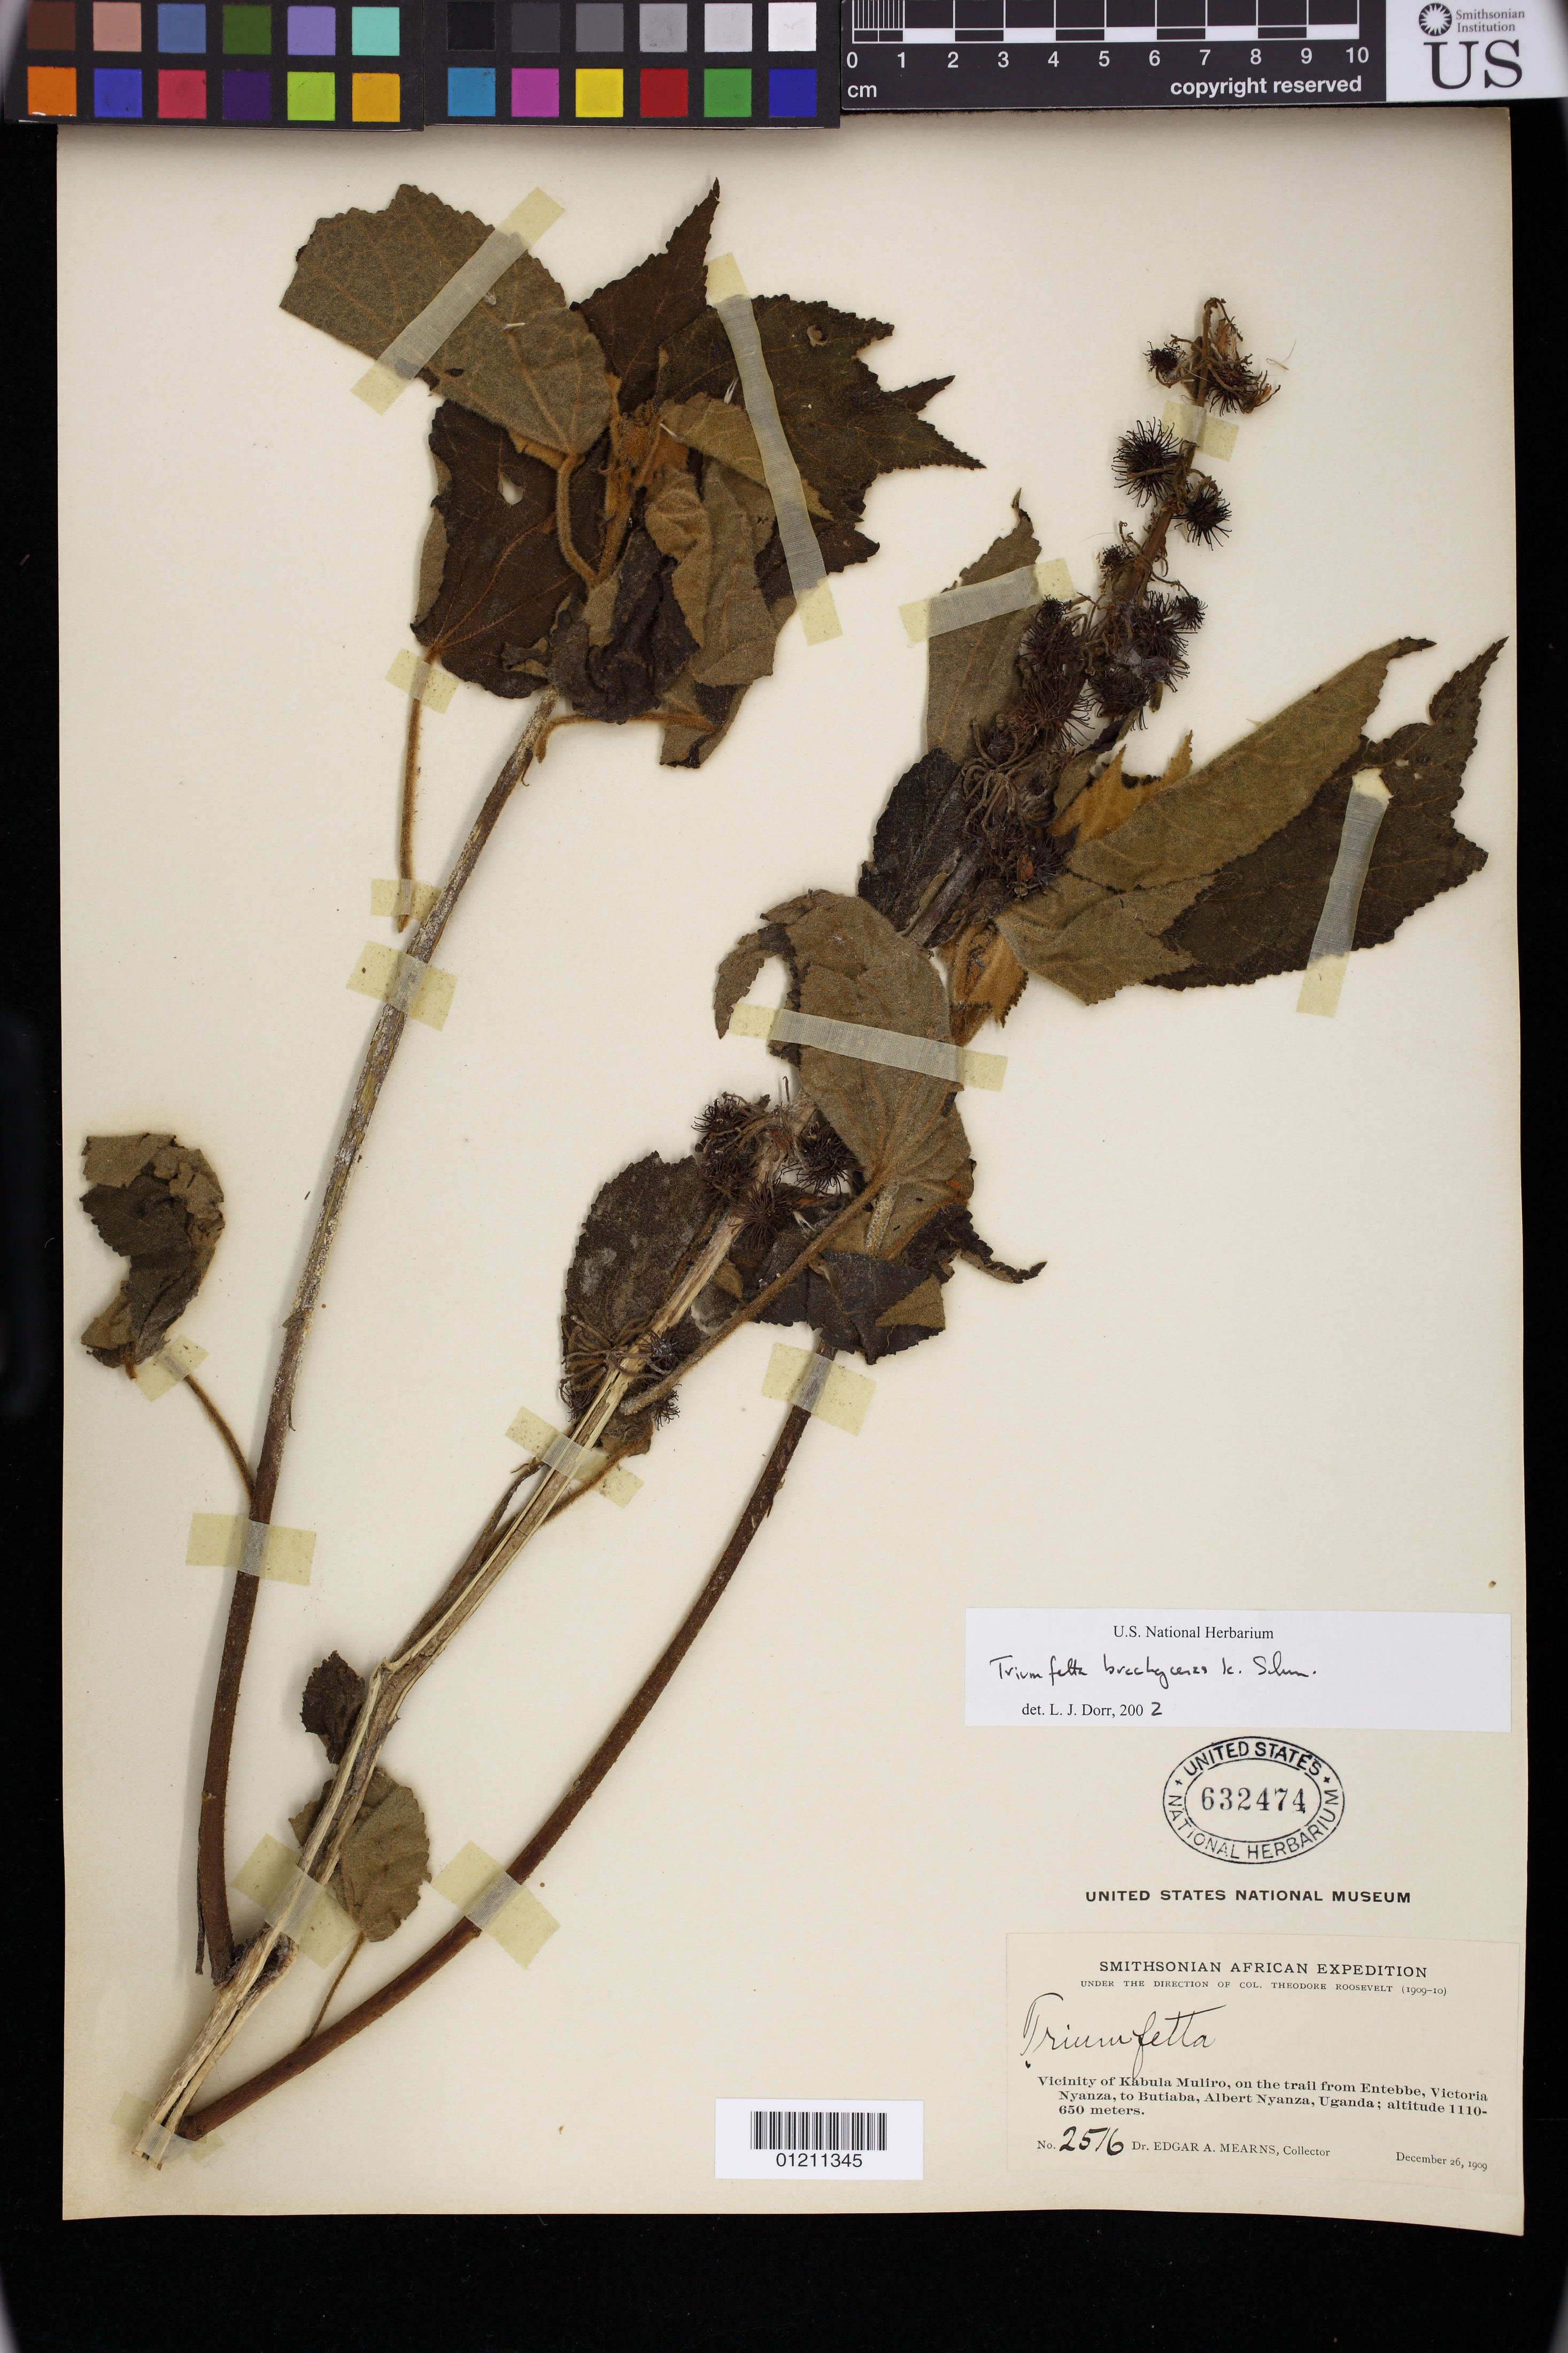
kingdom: Plantae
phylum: Tracheophyta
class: Magnoliopsida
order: Malvales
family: Malvaceae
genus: Triumfetta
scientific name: Triumfetta brachyceras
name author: K. Schum.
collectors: E. A. Mearns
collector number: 2516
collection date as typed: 26 Dec 1909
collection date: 1909-12-26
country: Uganda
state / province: Central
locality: Vicinity of Kabula Muliro, on trail from Entebbe, Victoria Nyanza, to Butiaba, Albert Nyanza, Uganda.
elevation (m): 650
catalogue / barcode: US 632474